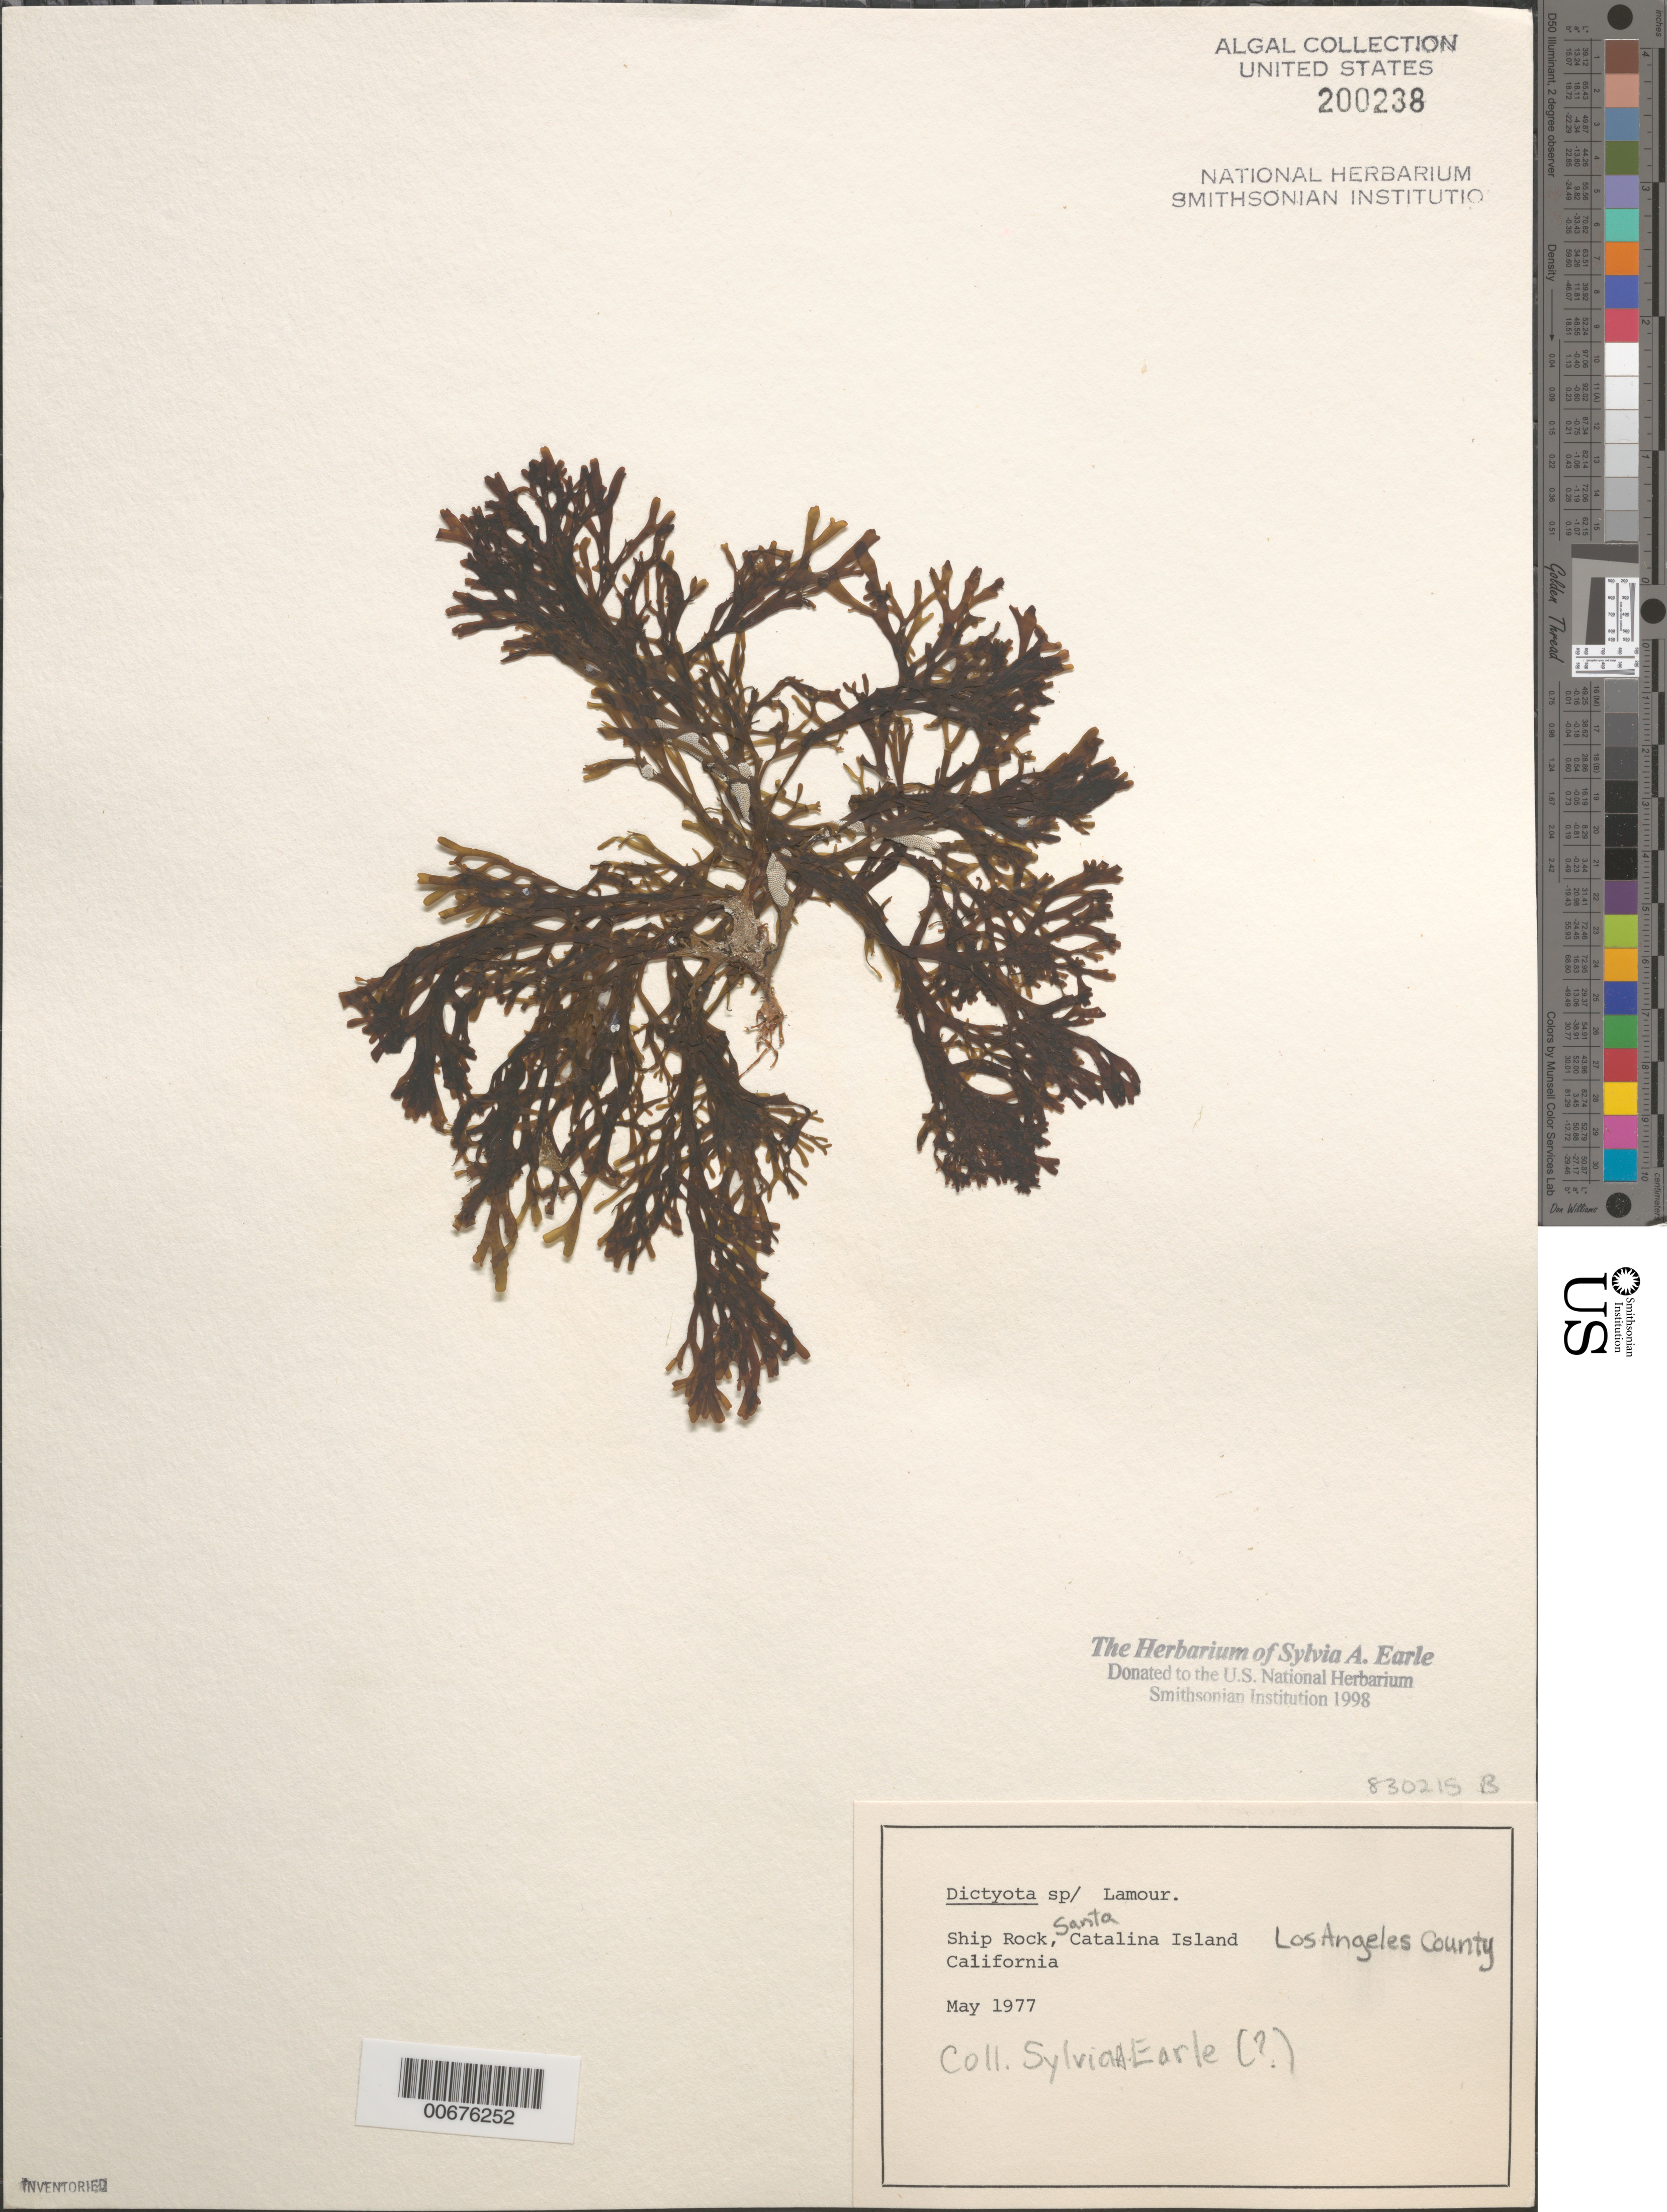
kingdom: Chromista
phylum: Ochrophyta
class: Phaeophyceae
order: Dictyotales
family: Dictyotaceae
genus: Dictyota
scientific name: Dictyota sp.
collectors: S. A. Earle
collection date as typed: May 1977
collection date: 1977-05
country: United States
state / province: California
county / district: Los Angeles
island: Santa Catalina Island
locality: Ship Rock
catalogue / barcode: US 200238